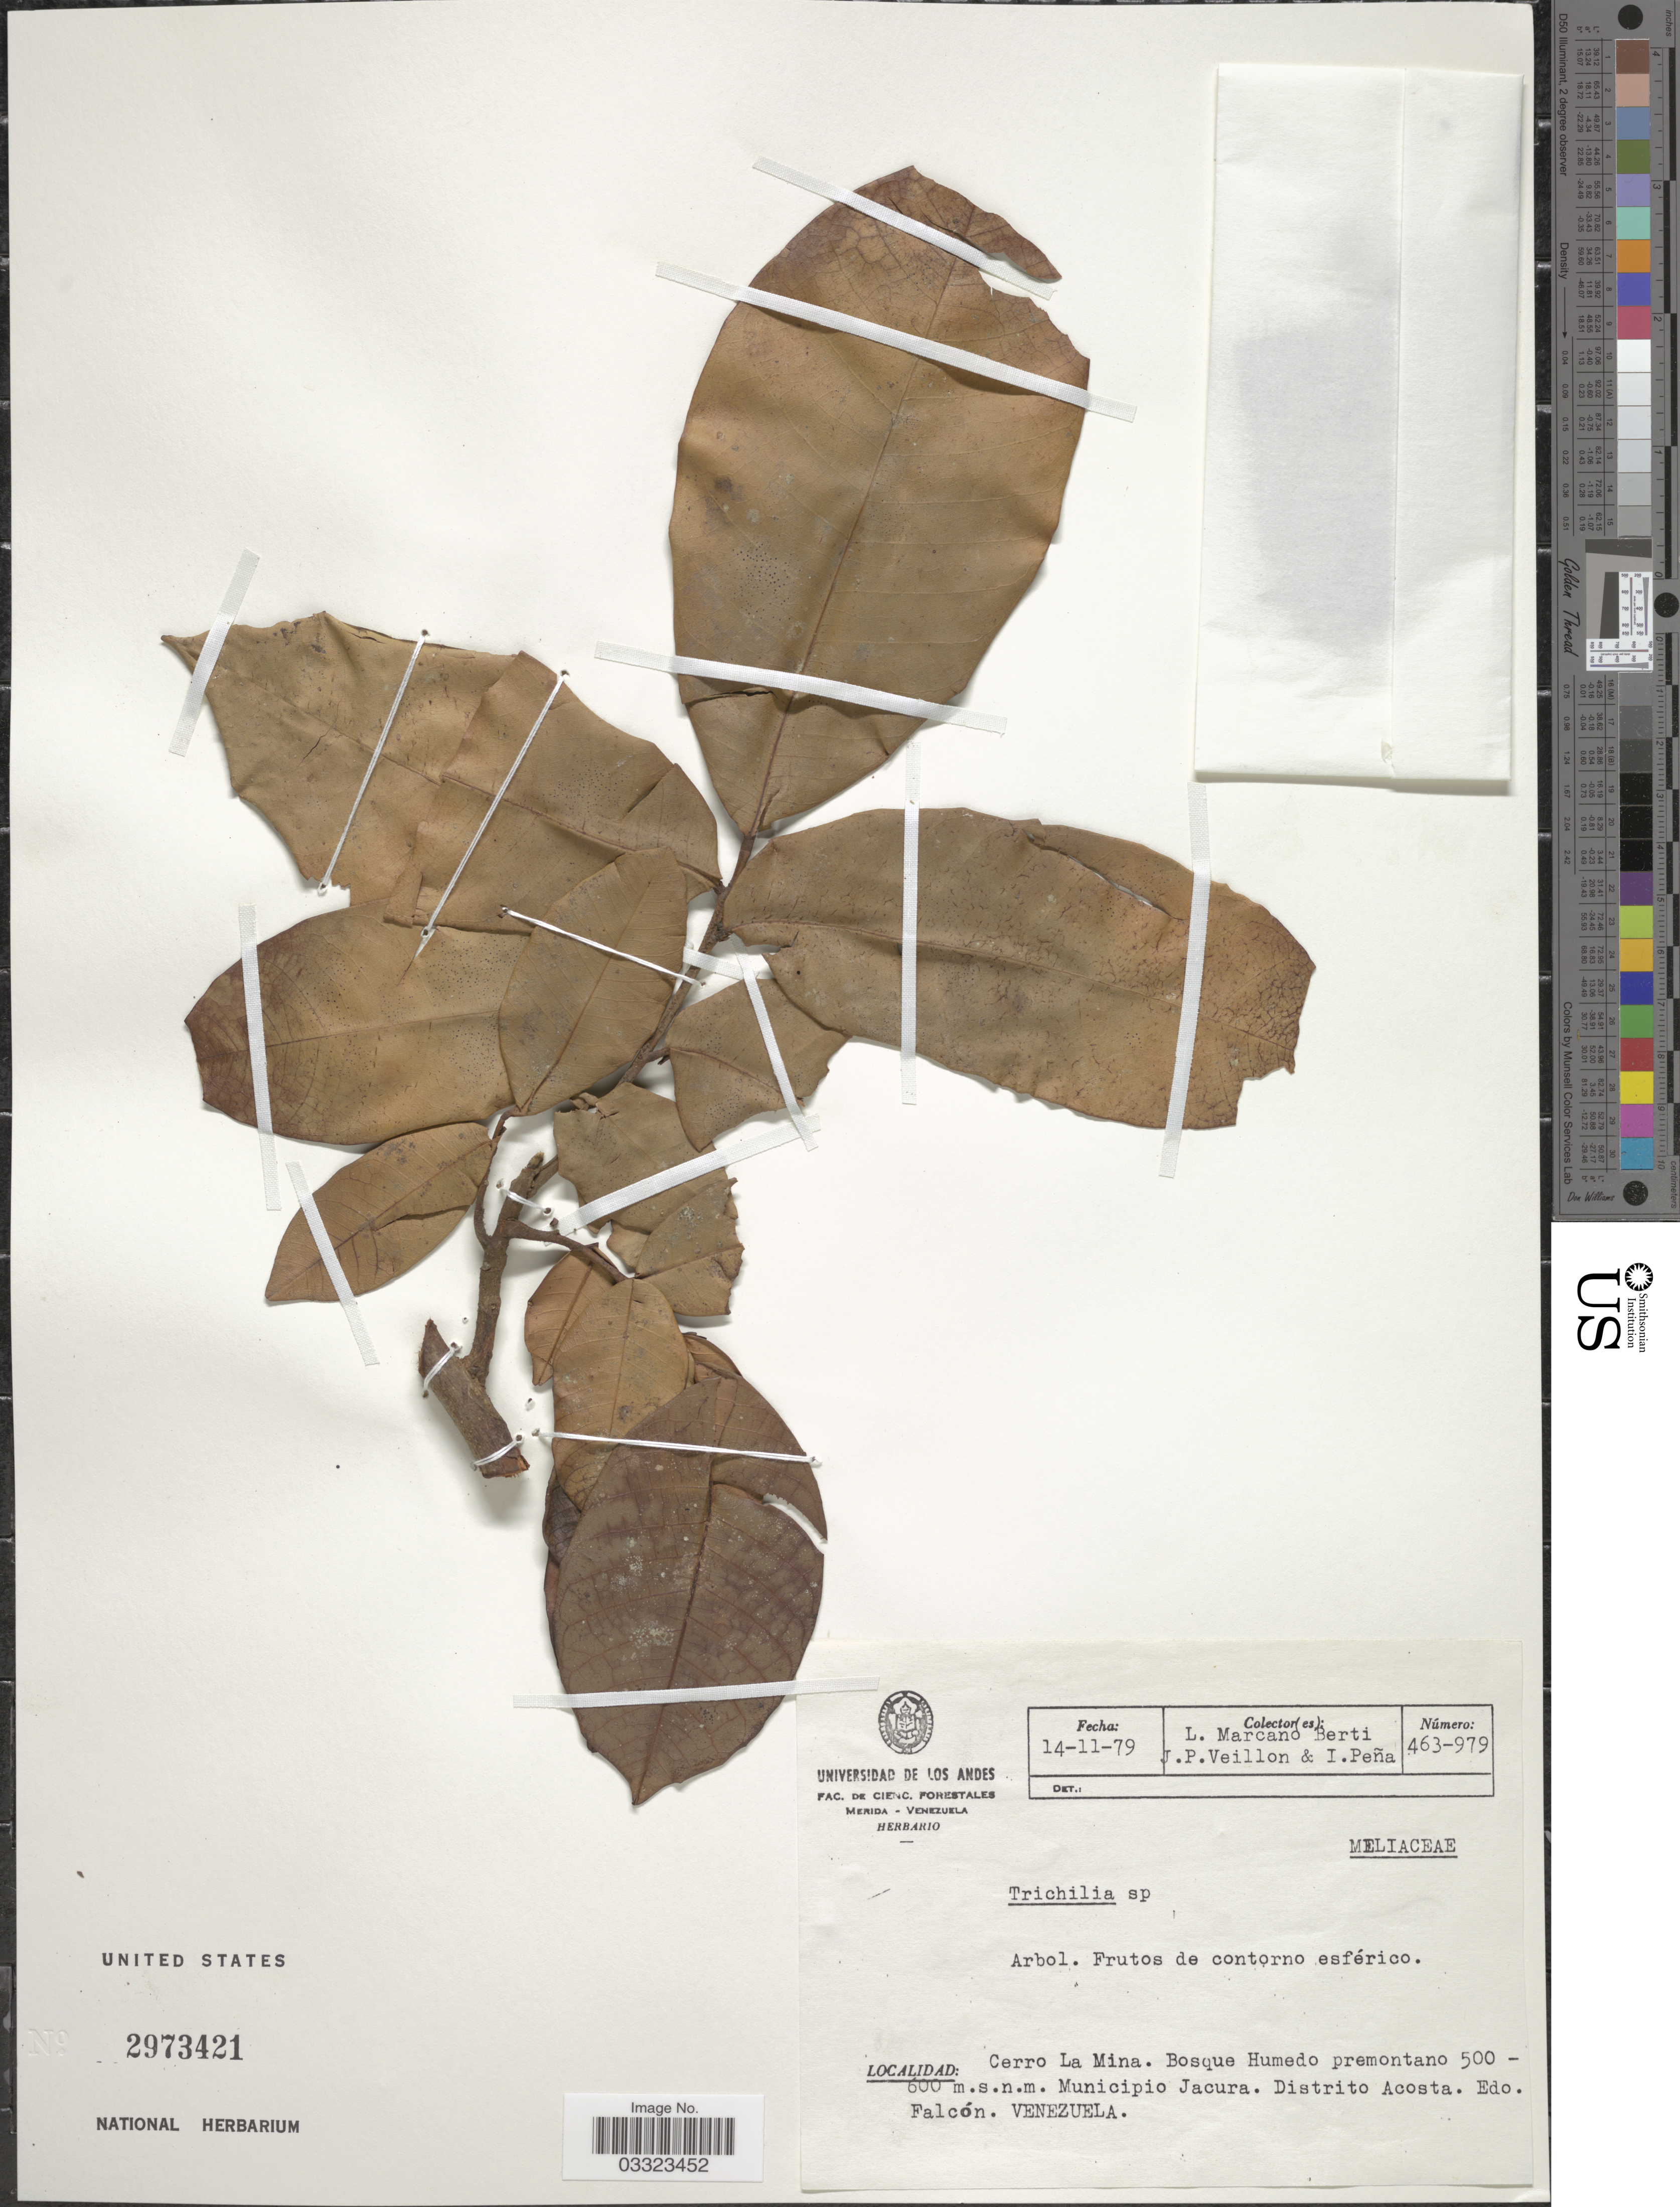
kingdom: Plantae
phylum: Tracheophyta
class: Magnoliopsida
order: Sapindales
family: Meliaceae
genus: Trichilia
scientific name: Trichilia sp.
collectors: L. Marcano-Berti, J. Veillon & I. Pena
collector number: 463-979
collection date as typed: Transcribed d/m/y: 14/11/79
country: Venezuela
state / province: Falcón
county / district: Jacura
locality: Cerro La Mina. Municipio Jacura. Distrito Acosta.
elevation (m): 500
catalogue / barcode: US 2973421